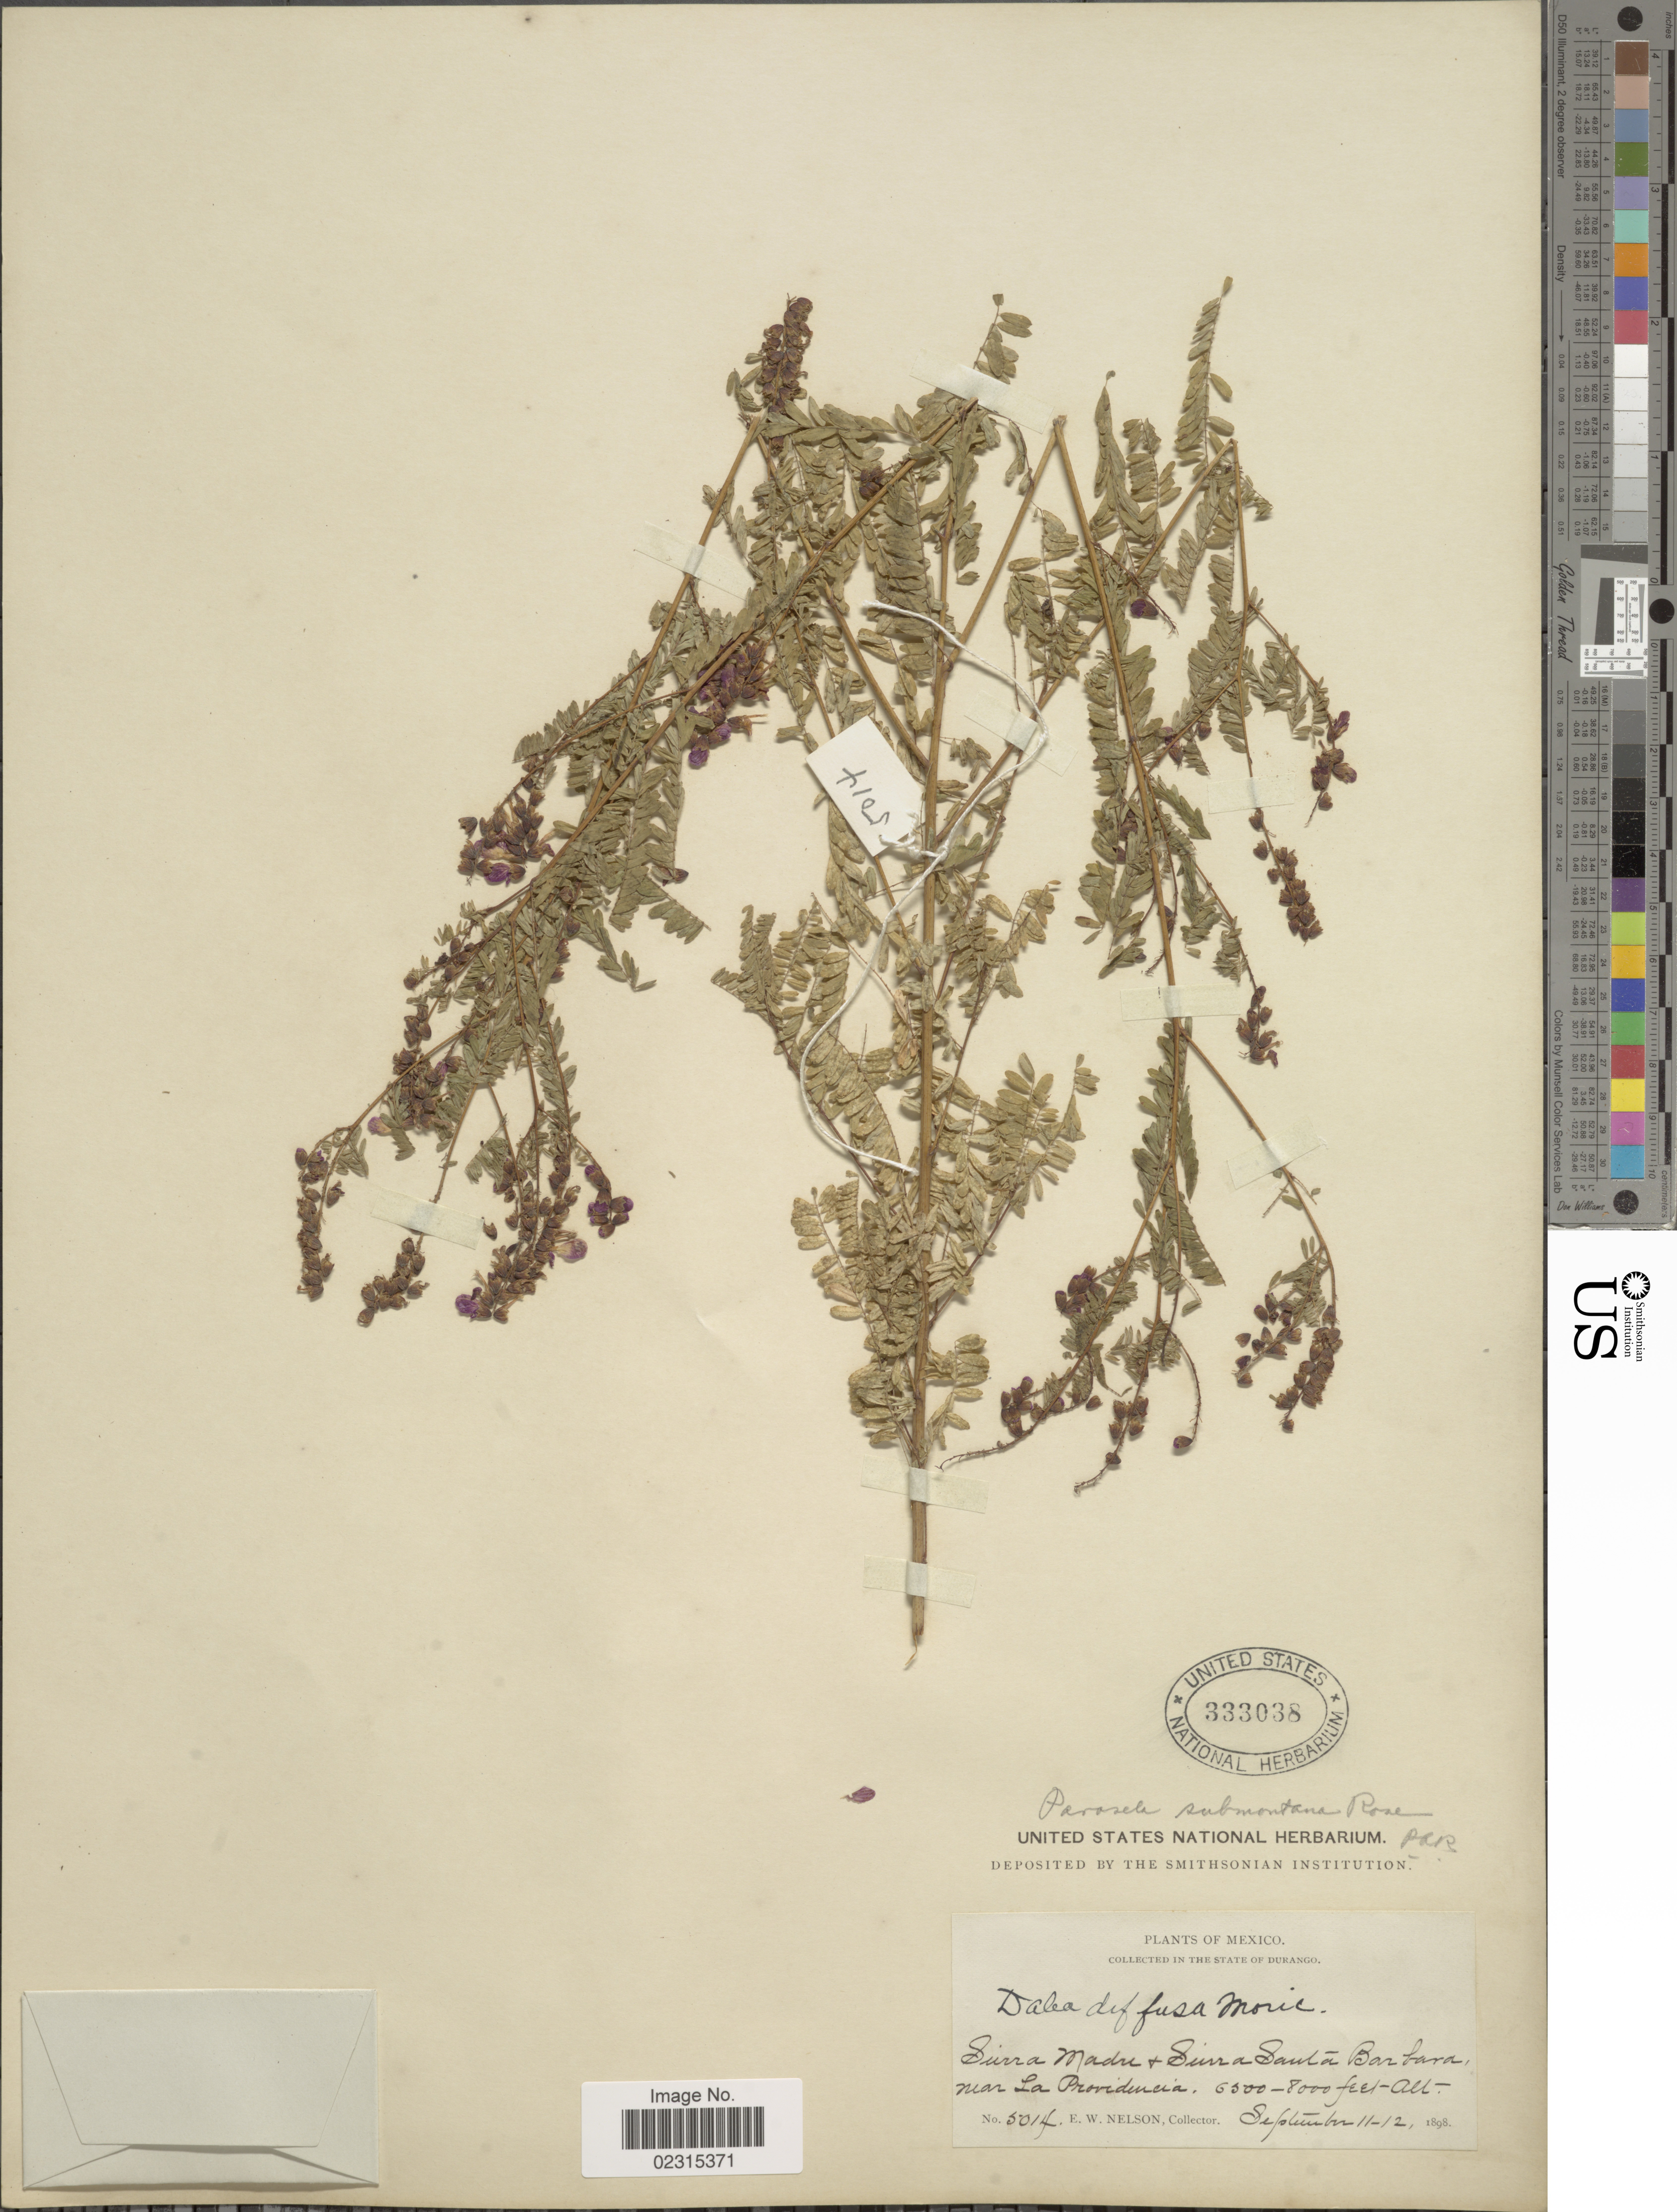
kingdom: Plantae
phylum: Tracheophyta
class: Magnoliopsida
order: Fabales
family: Fabaceae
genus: Marina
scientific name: Marina nutans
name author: (Cav.) Barneby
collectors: E. W. Nelson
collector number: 5014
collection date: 1898-09-11/1898-09-12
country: Mexico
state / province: Durango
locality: Sierra Madre + Sierra Santa Barbara near La Providencia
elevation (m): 1981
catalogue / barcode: US 333038